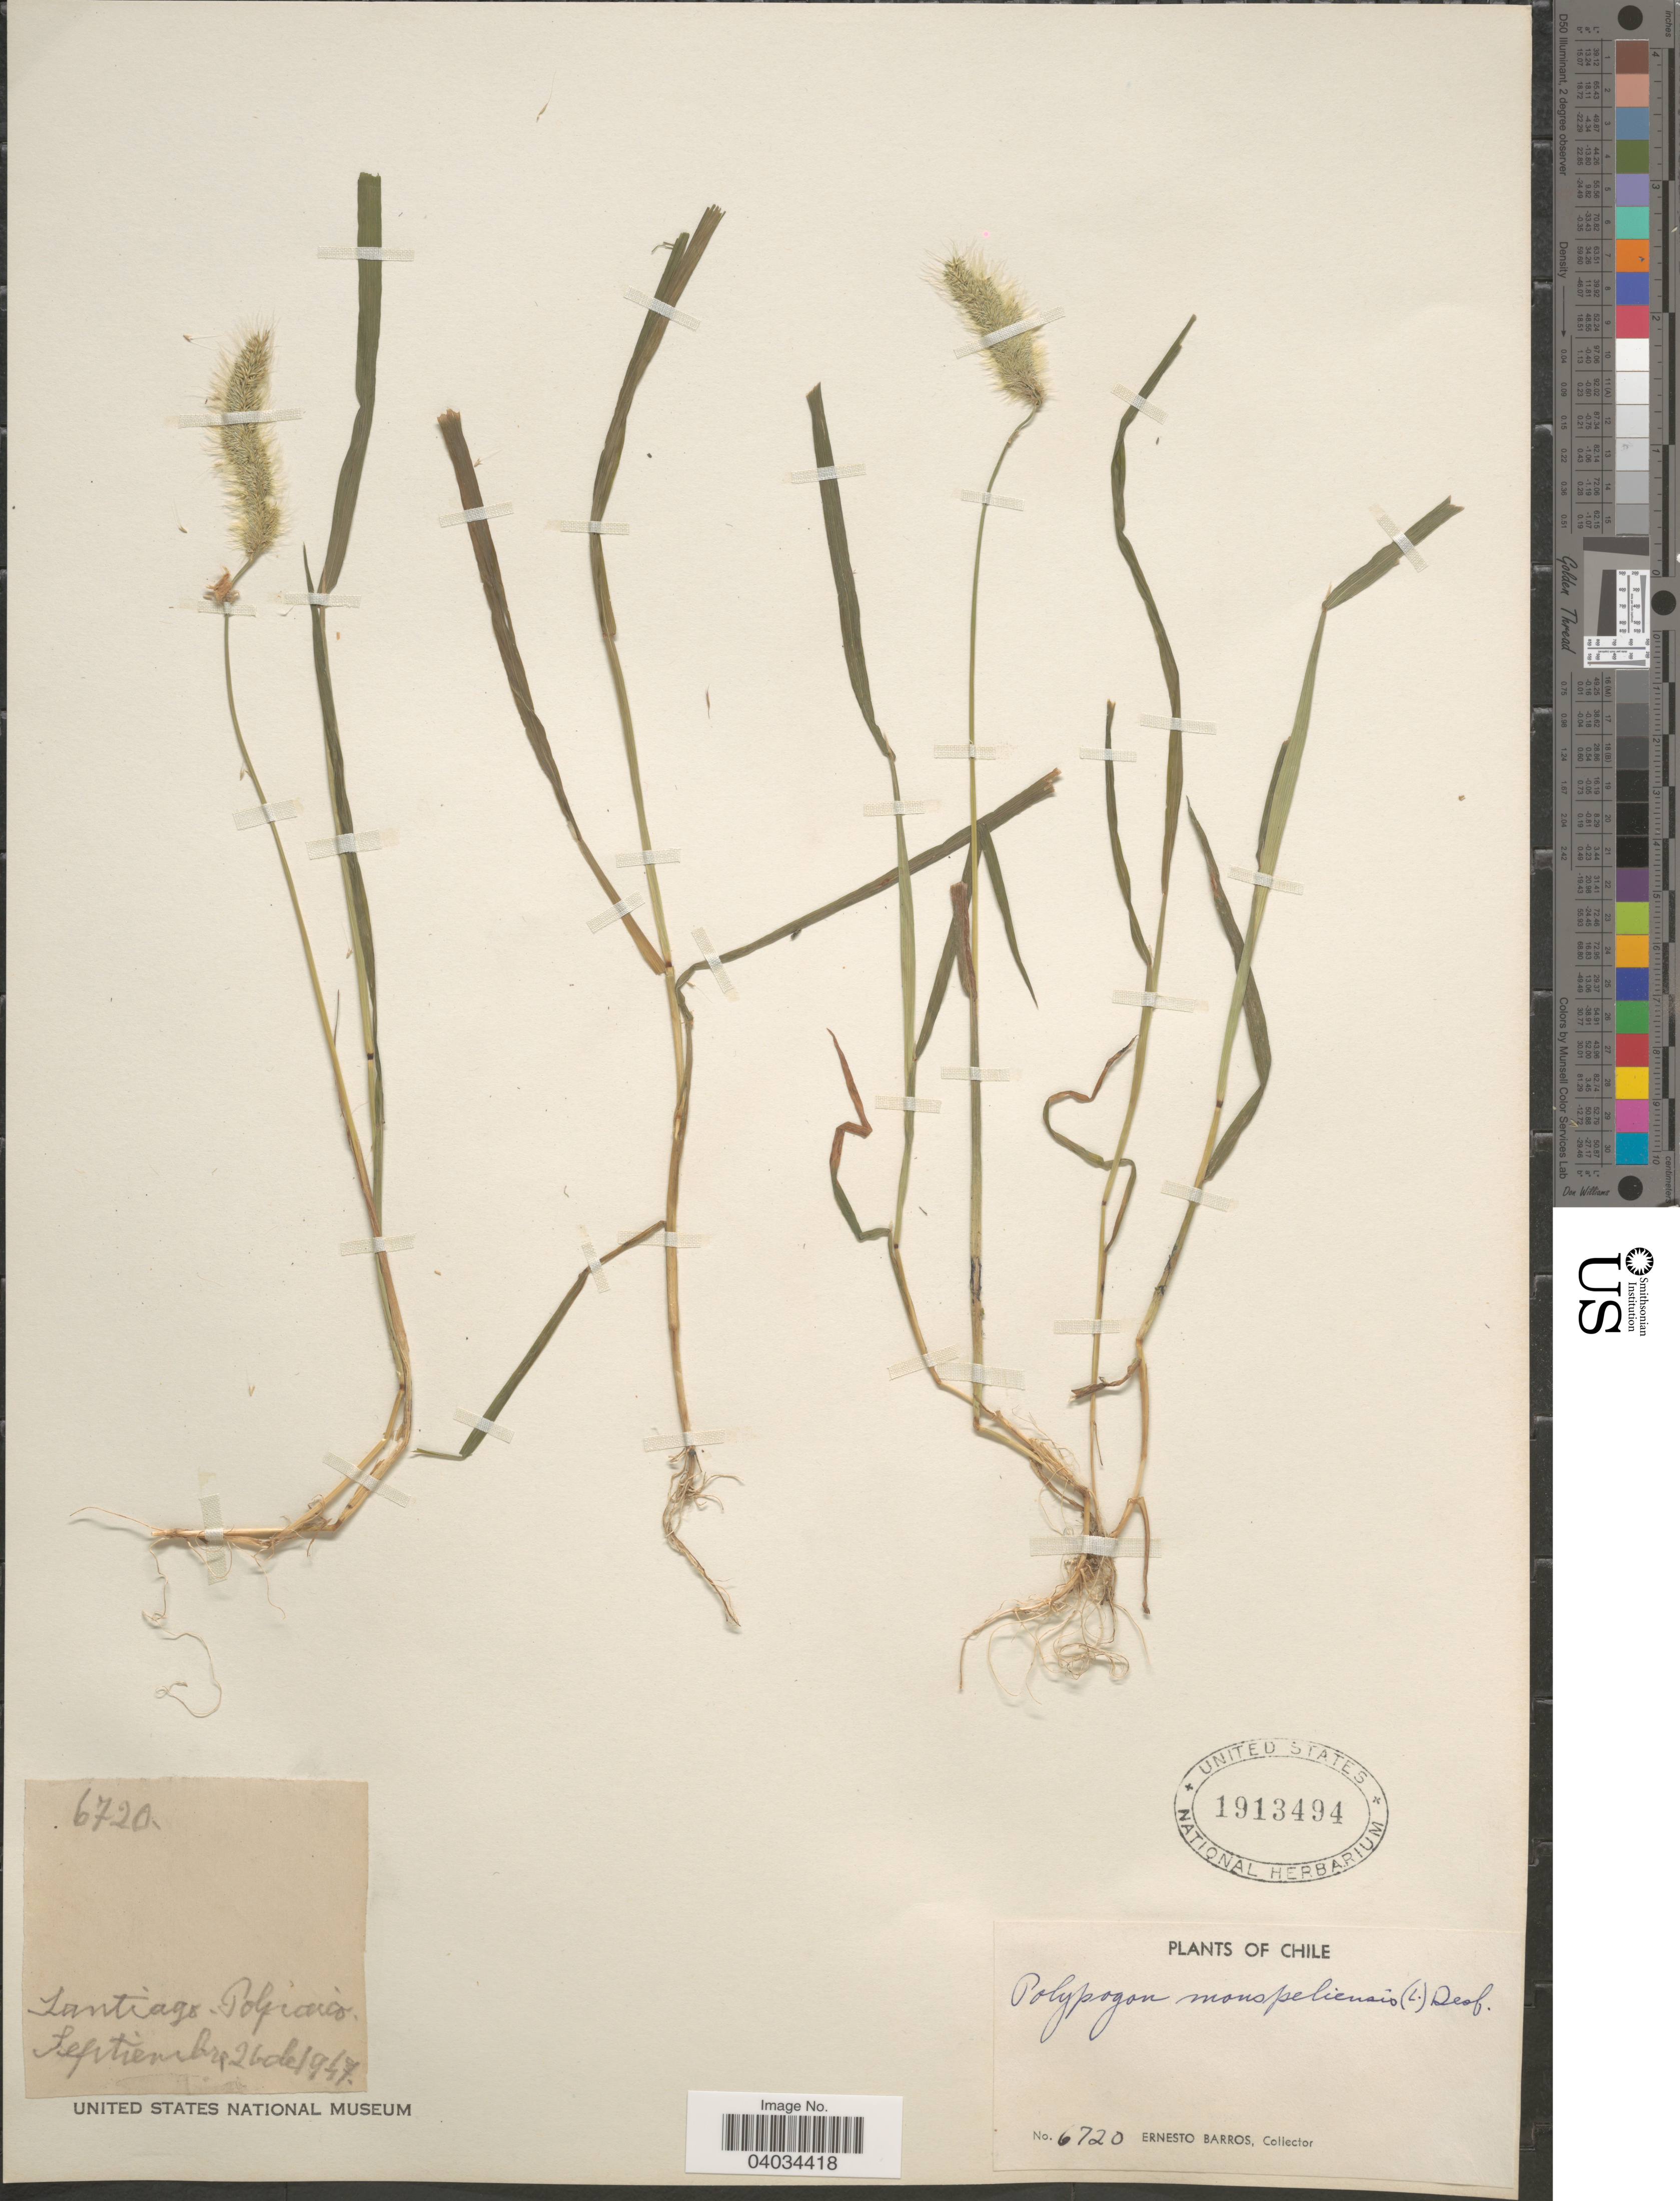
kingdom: Plantae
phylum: Tracheophyta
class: Liliopsida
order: Poales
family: Poaceae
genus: Polypogon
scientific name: Polypogon monspeliensis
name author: (L.) Desf.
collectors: E. Barros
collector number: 6720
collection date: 1947-09-26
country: Chile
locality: Santiago. Polpaico.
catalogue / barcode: US 1913494